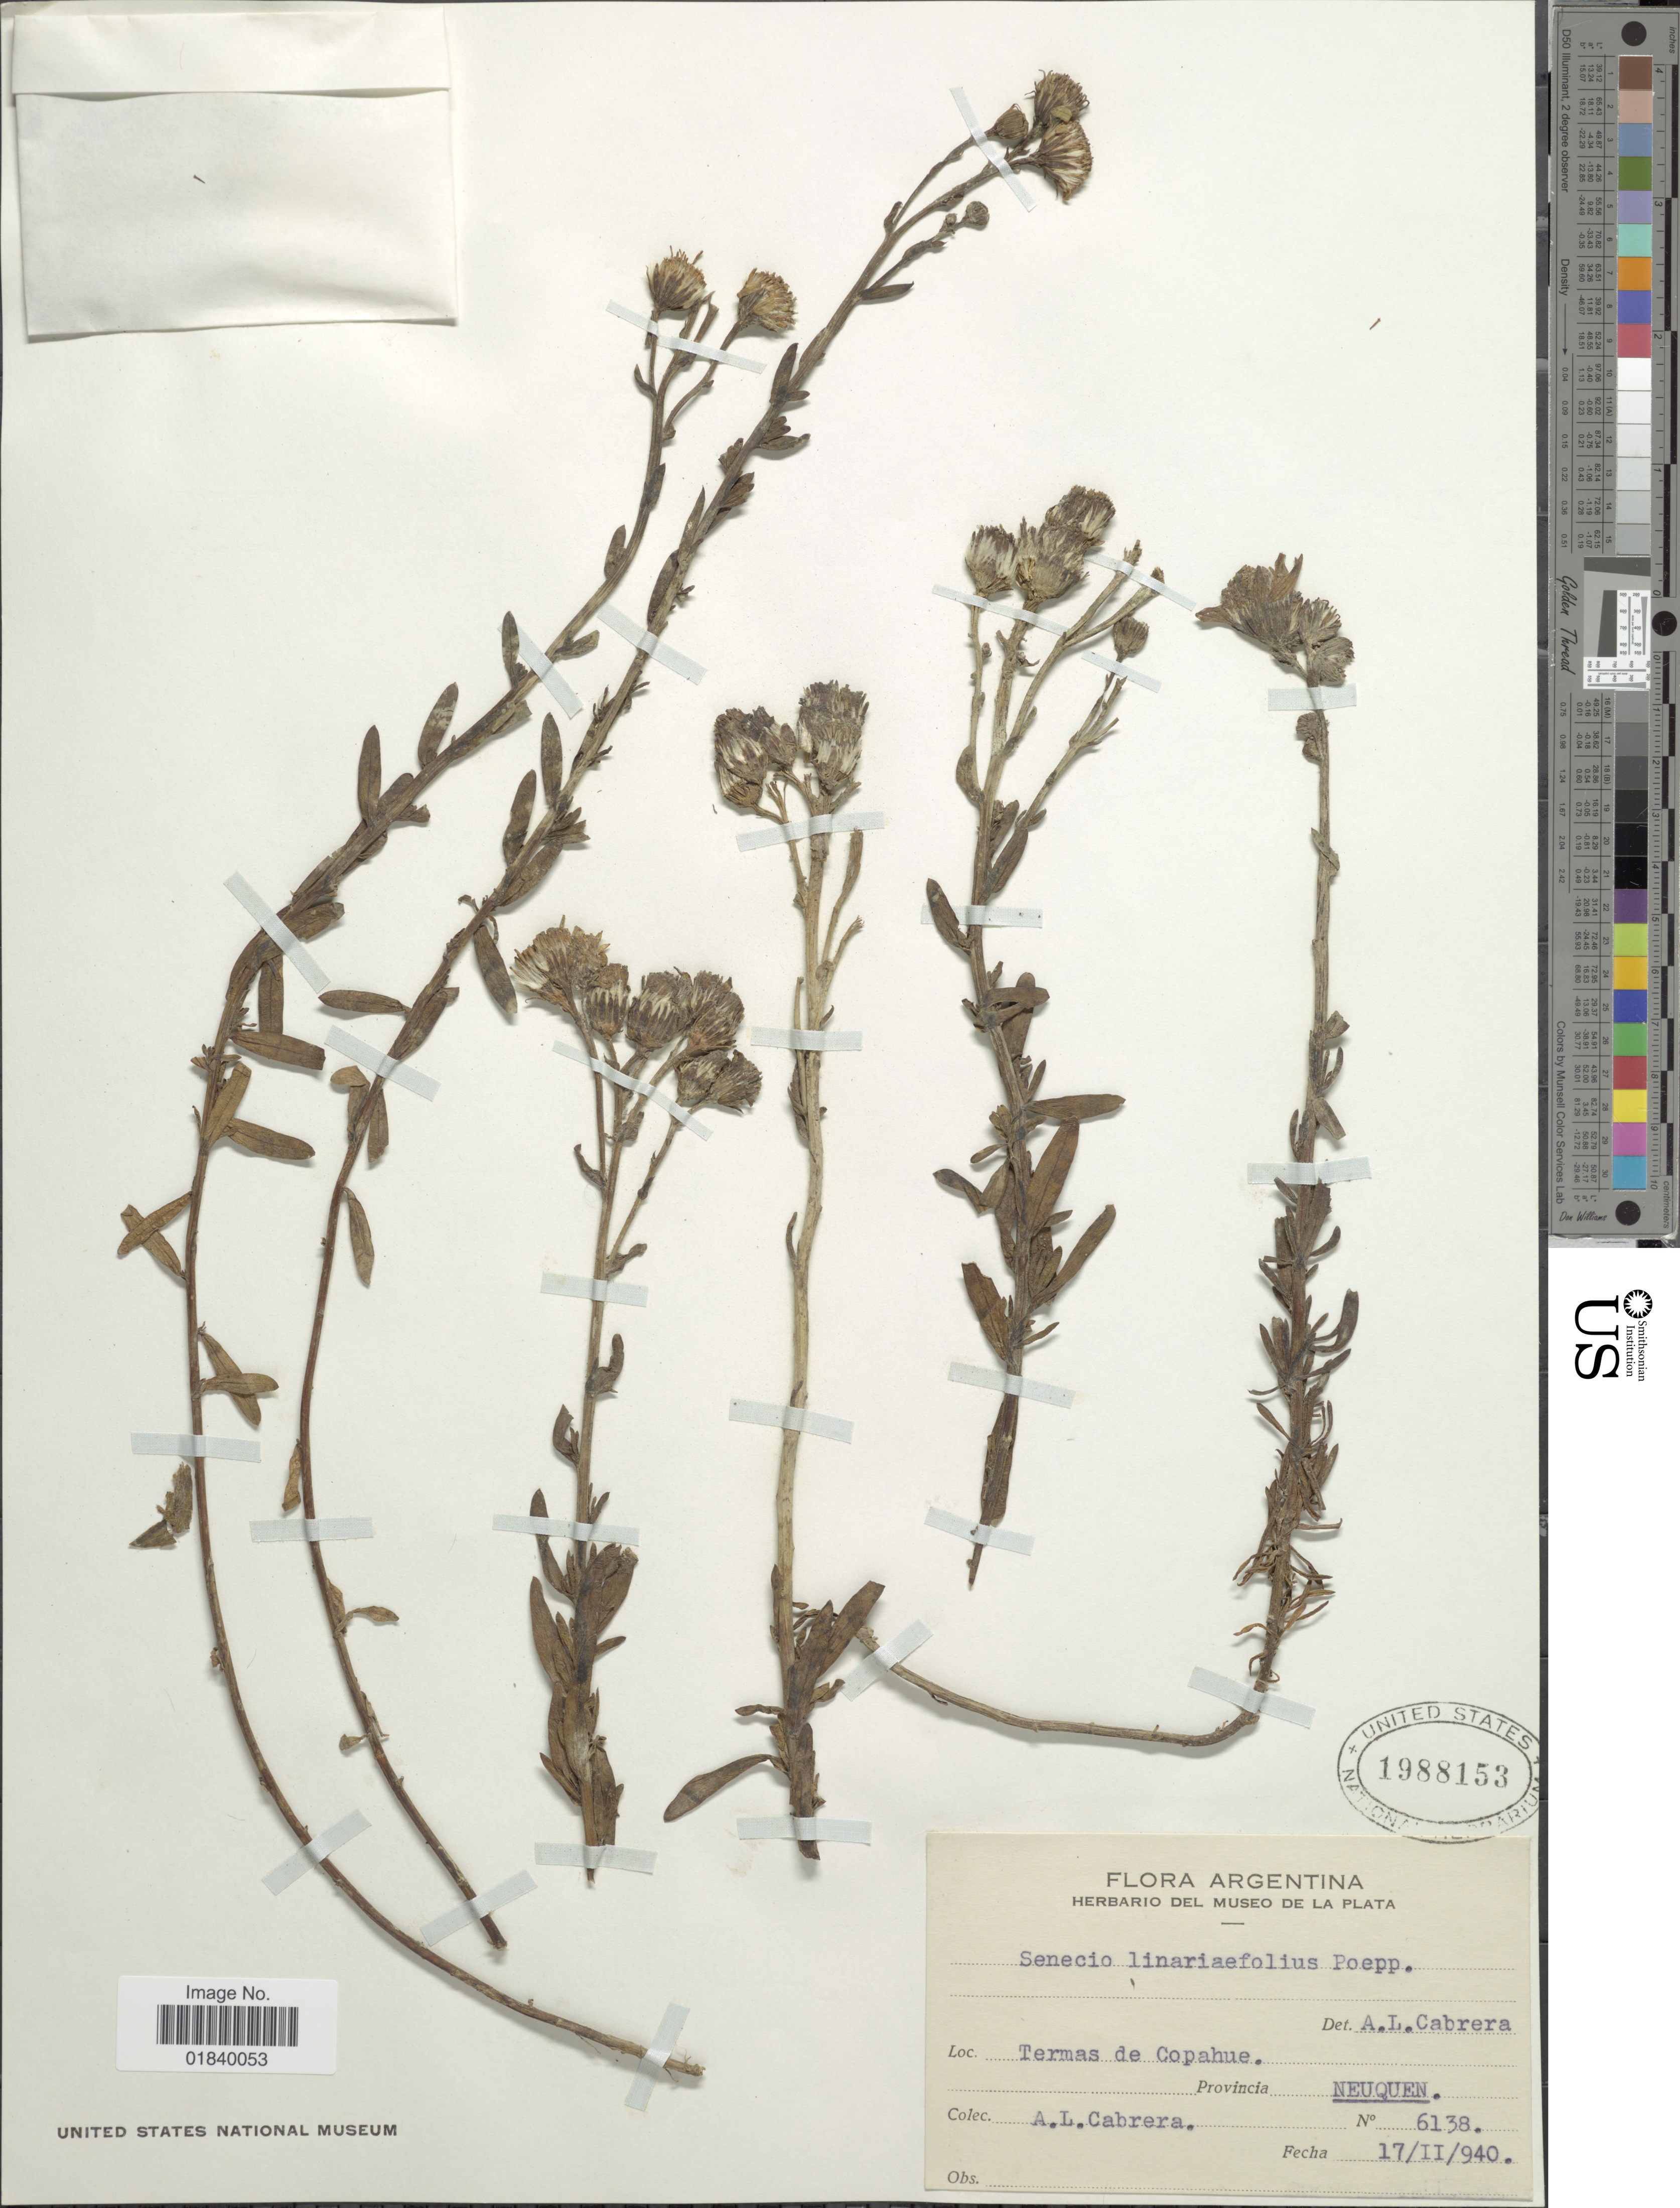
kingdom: Plantae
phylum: Tracheophyta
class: Magnoliopsida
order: Asterales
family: Asteraceae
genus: Senecio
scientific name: Senecio linariifolius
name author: Poepp. ex DC.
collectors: A. L. Cabrera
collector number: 6138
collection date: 1940-02-17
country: Argentina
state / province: Neuquen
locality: Termas de Copahue, Provincia Neuquen.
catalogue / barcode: US 1988153